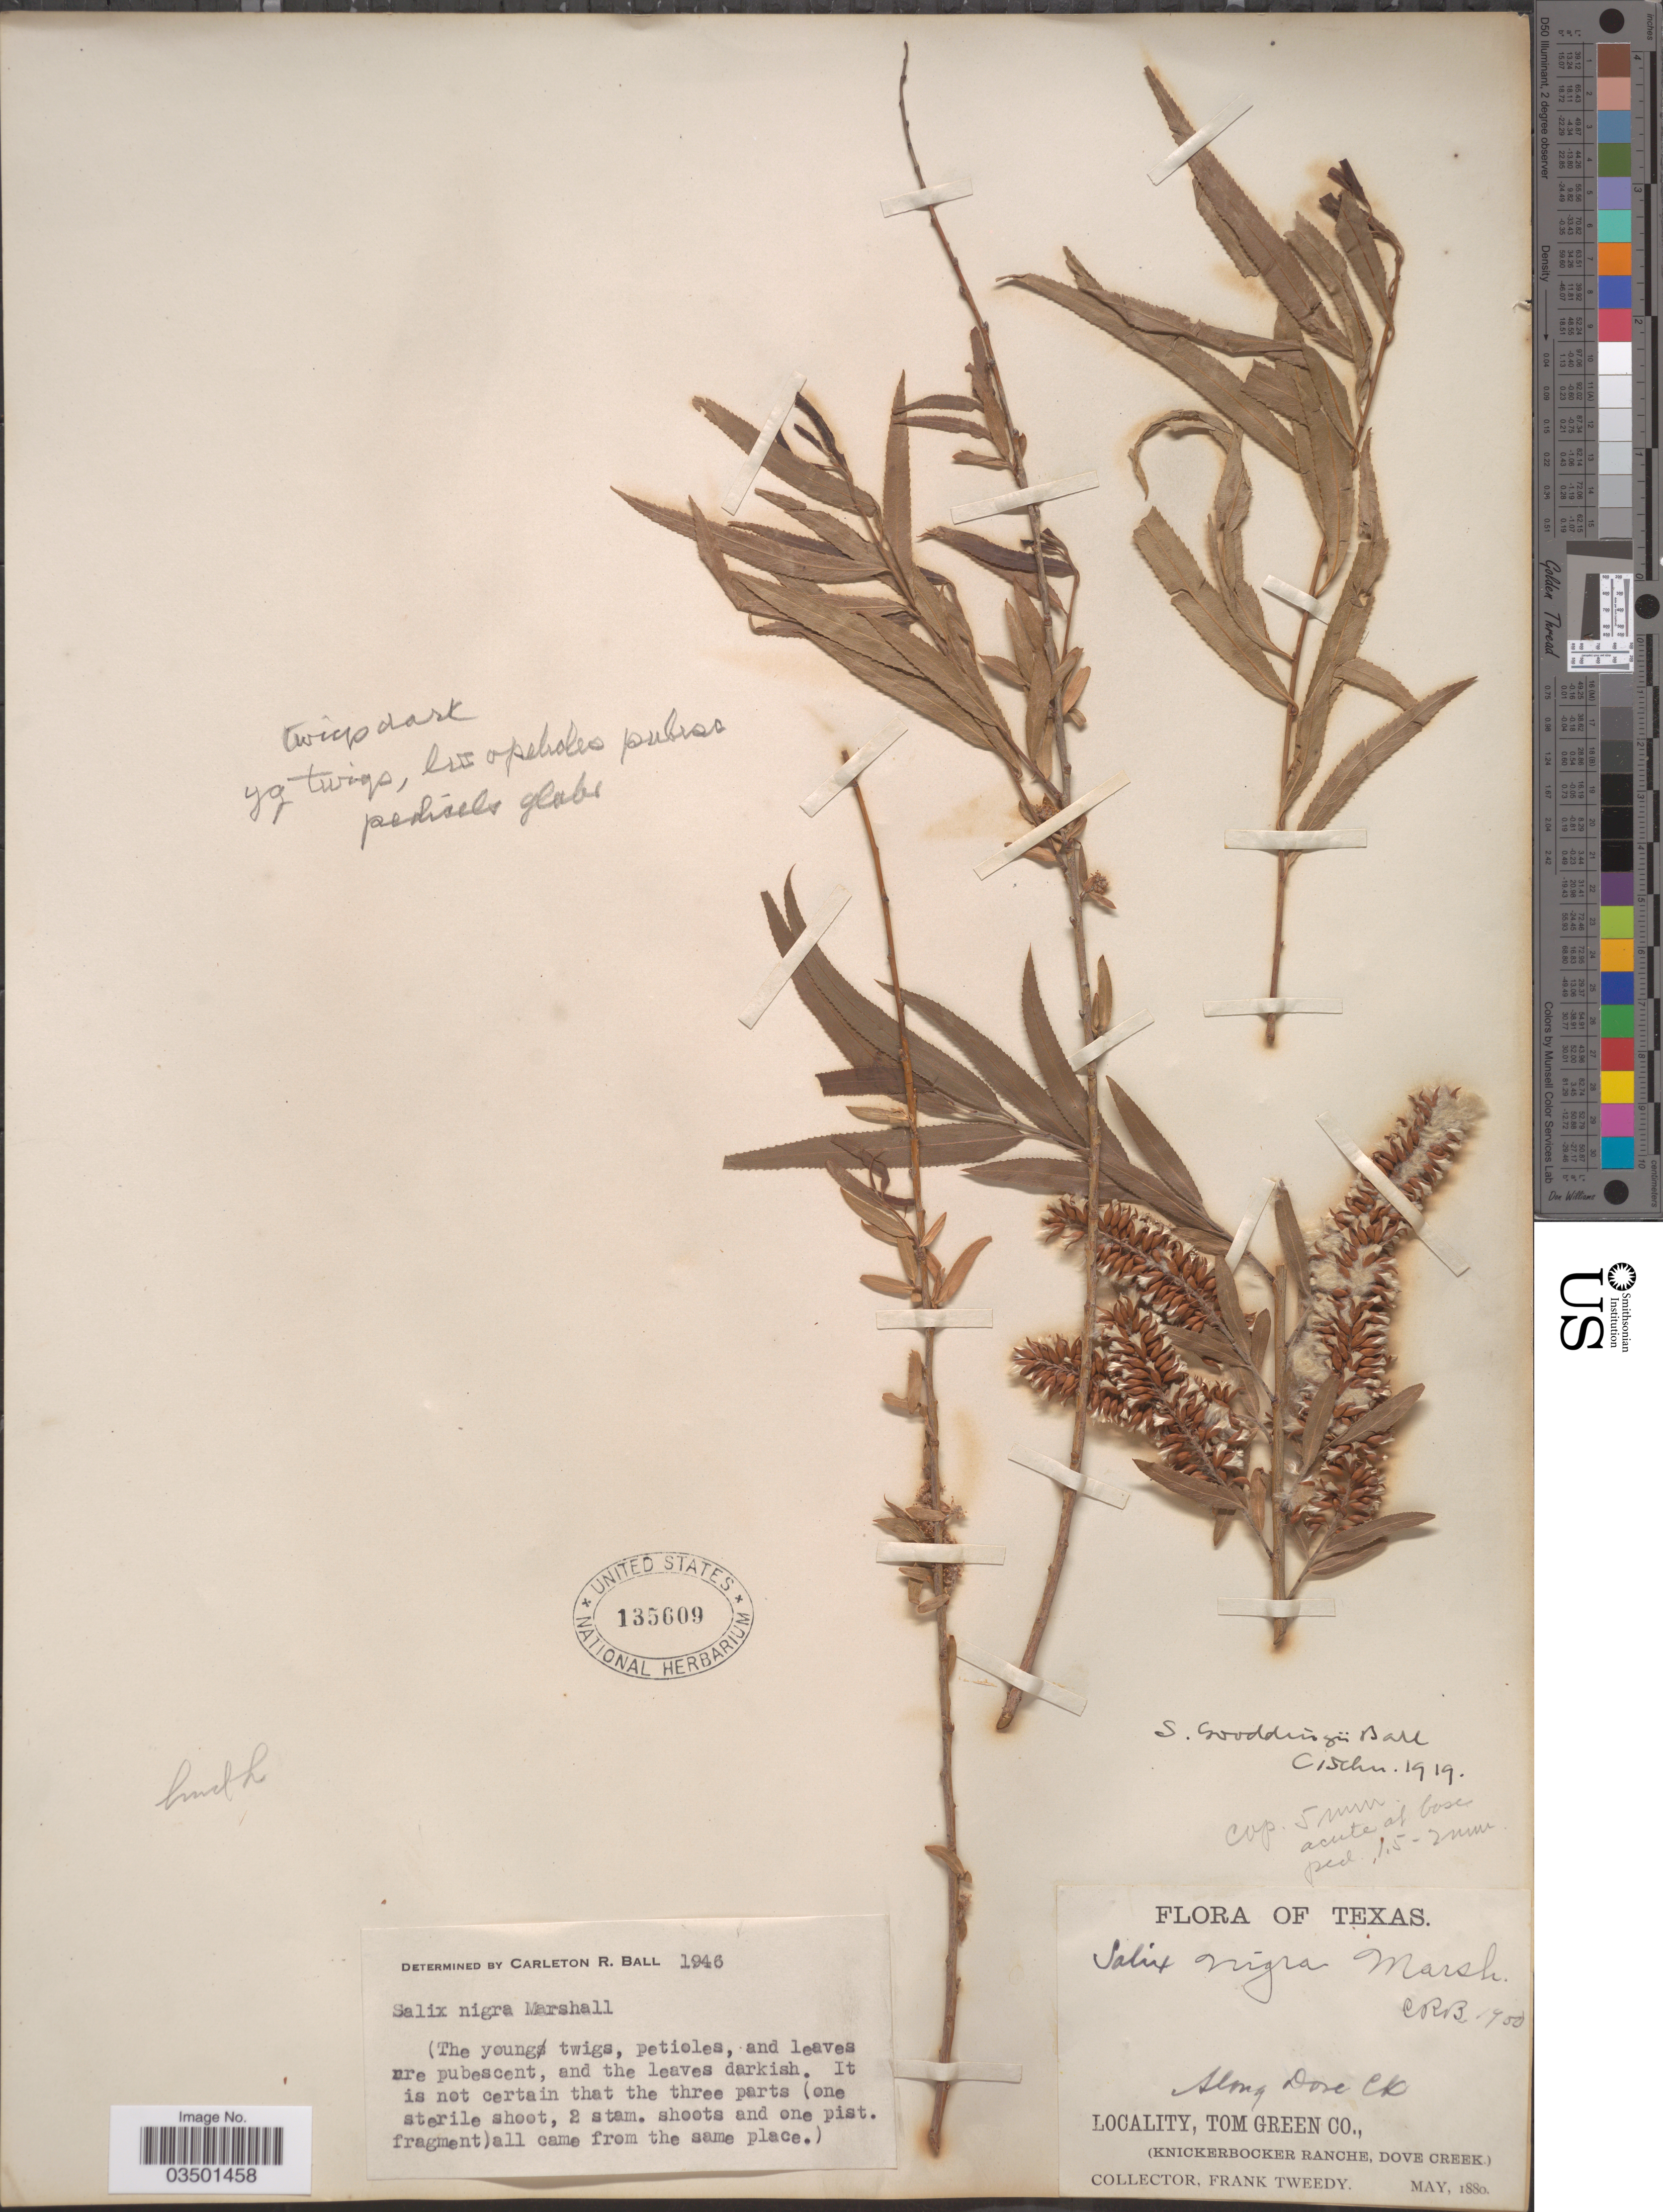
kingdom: Plantae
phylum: Tracheophyta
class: Magnoliopsida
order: Malpighiales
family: Salicaceae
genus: Salix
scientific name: Salix nigra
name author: Marshall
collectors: F. Tweedy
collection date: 1880-05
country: United States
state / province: Texas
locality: Along Dove Ck, Tom Green Co., (Knickerbocker Range, Dove Creek).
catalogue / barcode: US 135609